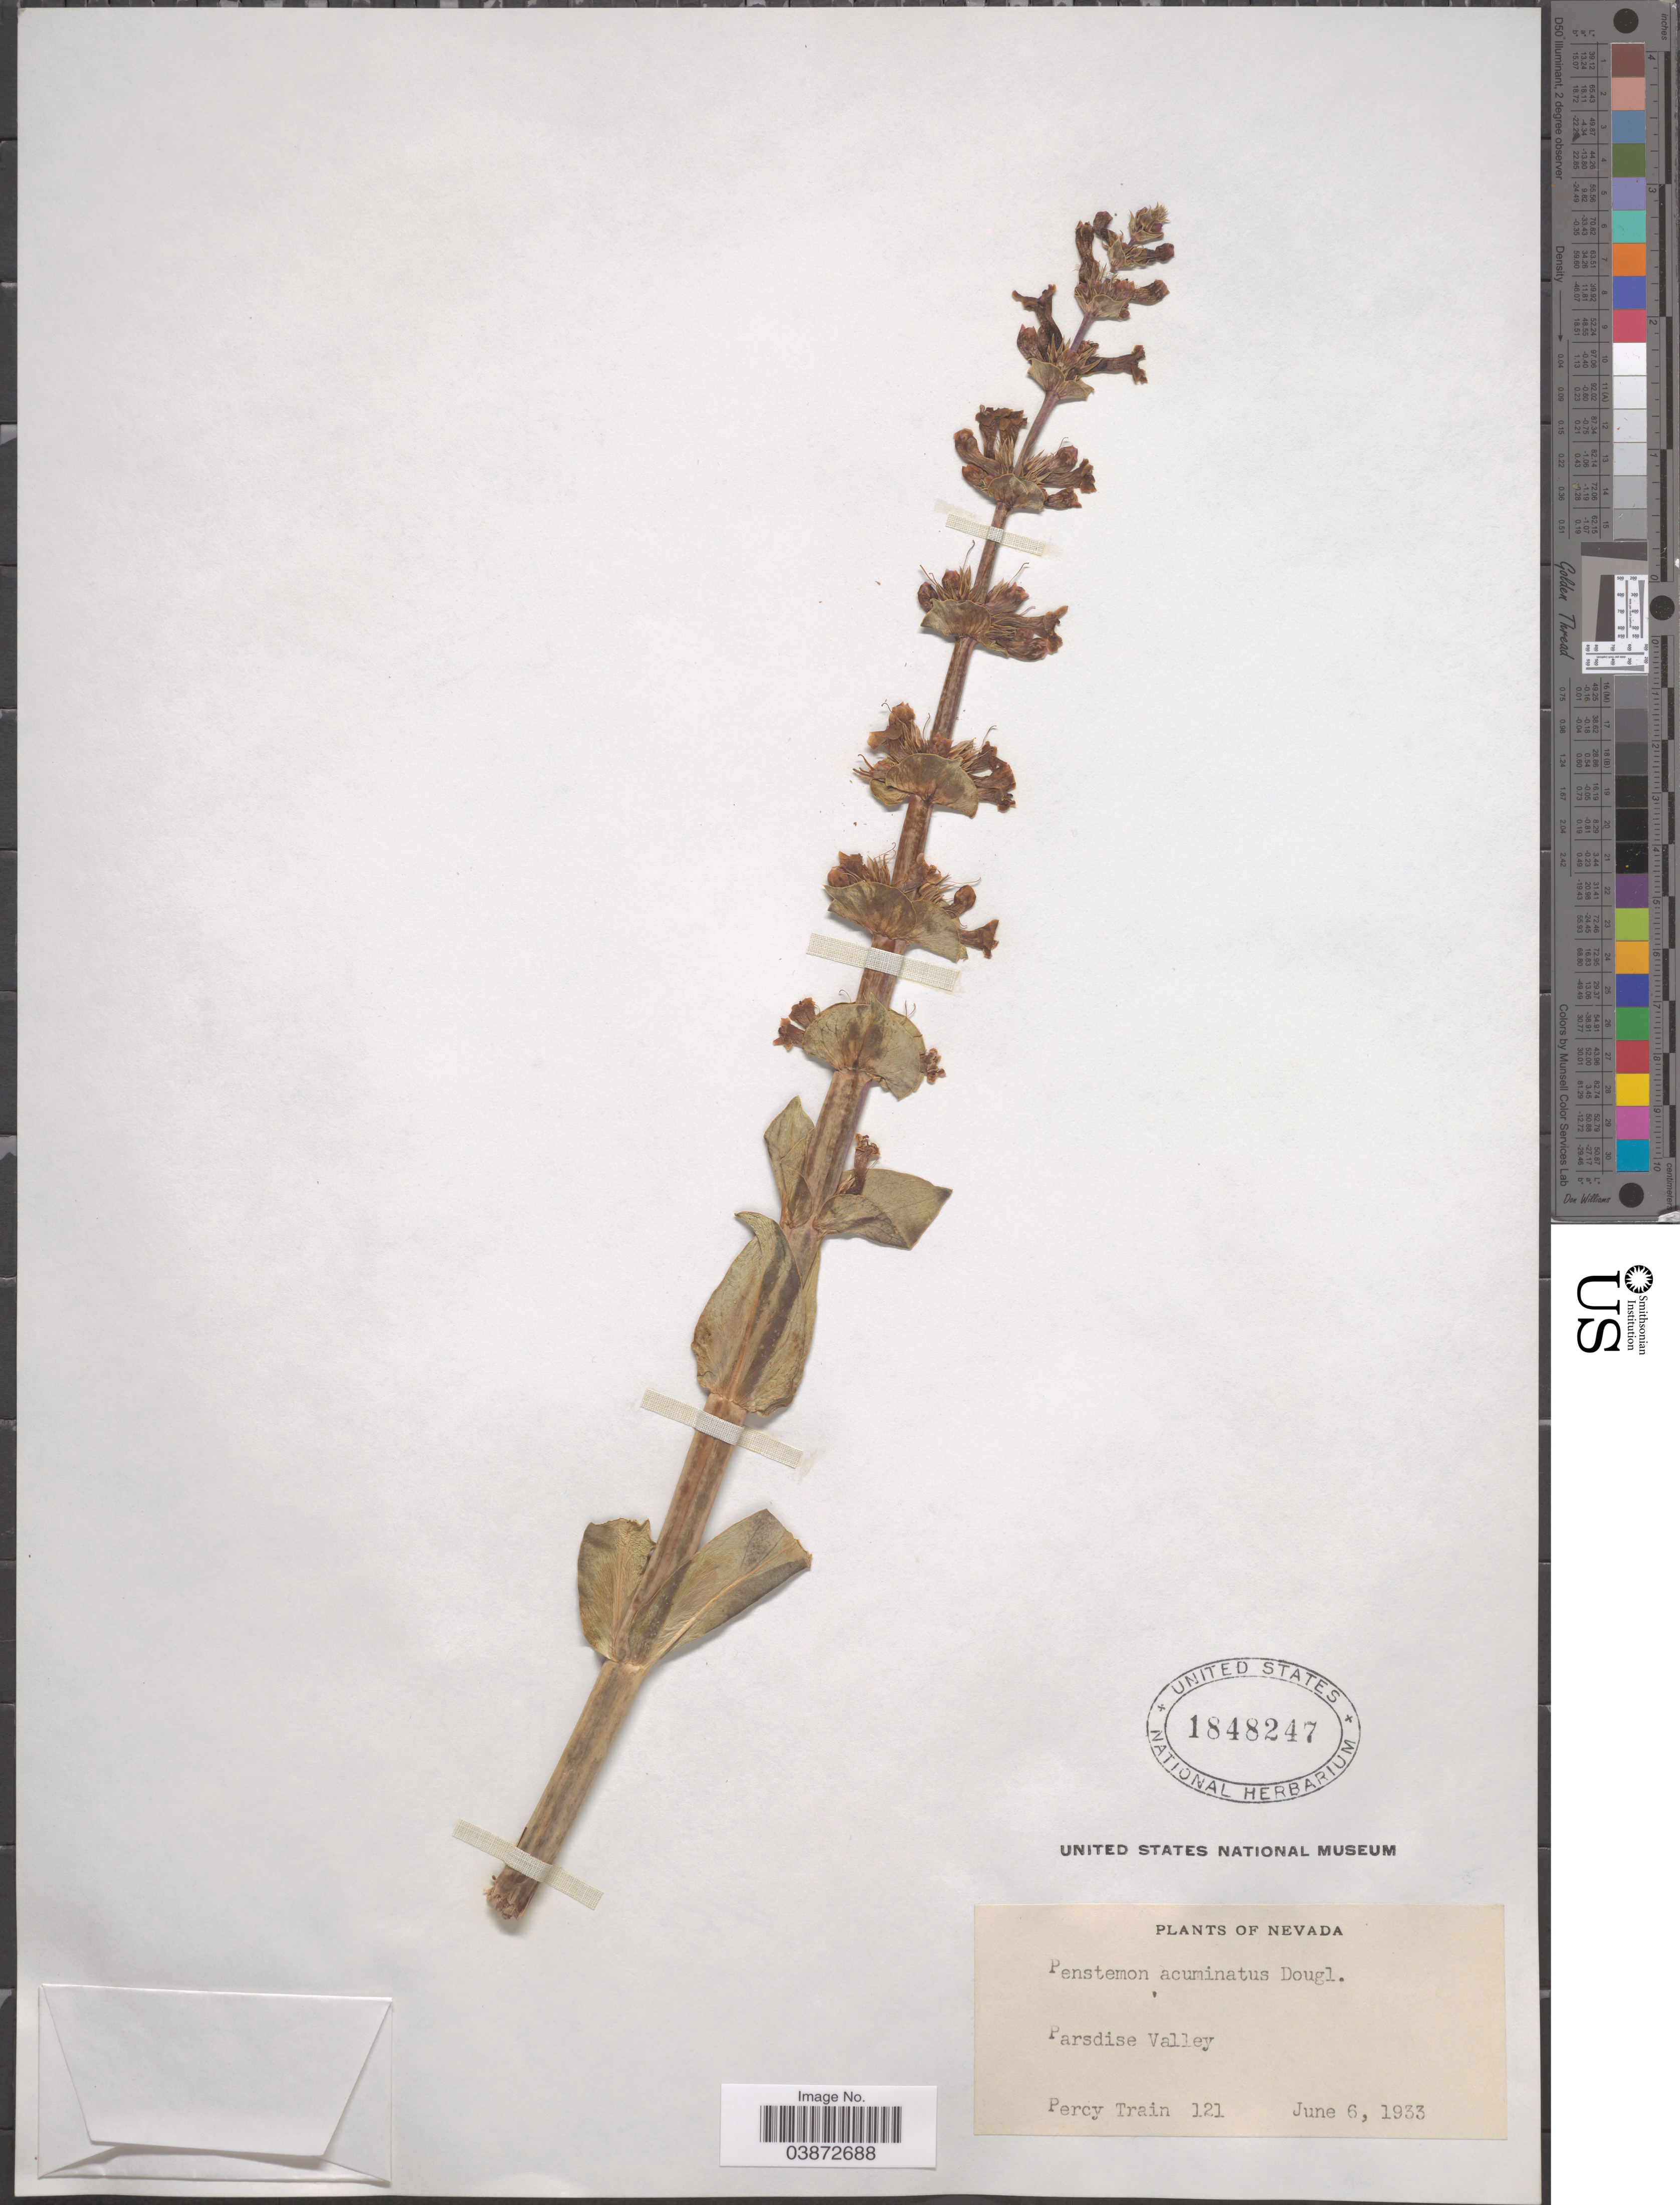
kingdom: Plantae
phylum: Tracheophyta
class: Magnoliopsida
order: Lamiales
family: Plantaginaceae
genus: Penstemon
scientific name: Penstemon acuminatus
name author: Greene ex Lindl.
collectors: P. Train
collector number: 121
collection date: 1933-06-06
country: United States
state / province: Nevada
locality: Parsdise Valley.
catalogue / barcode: US 1848247